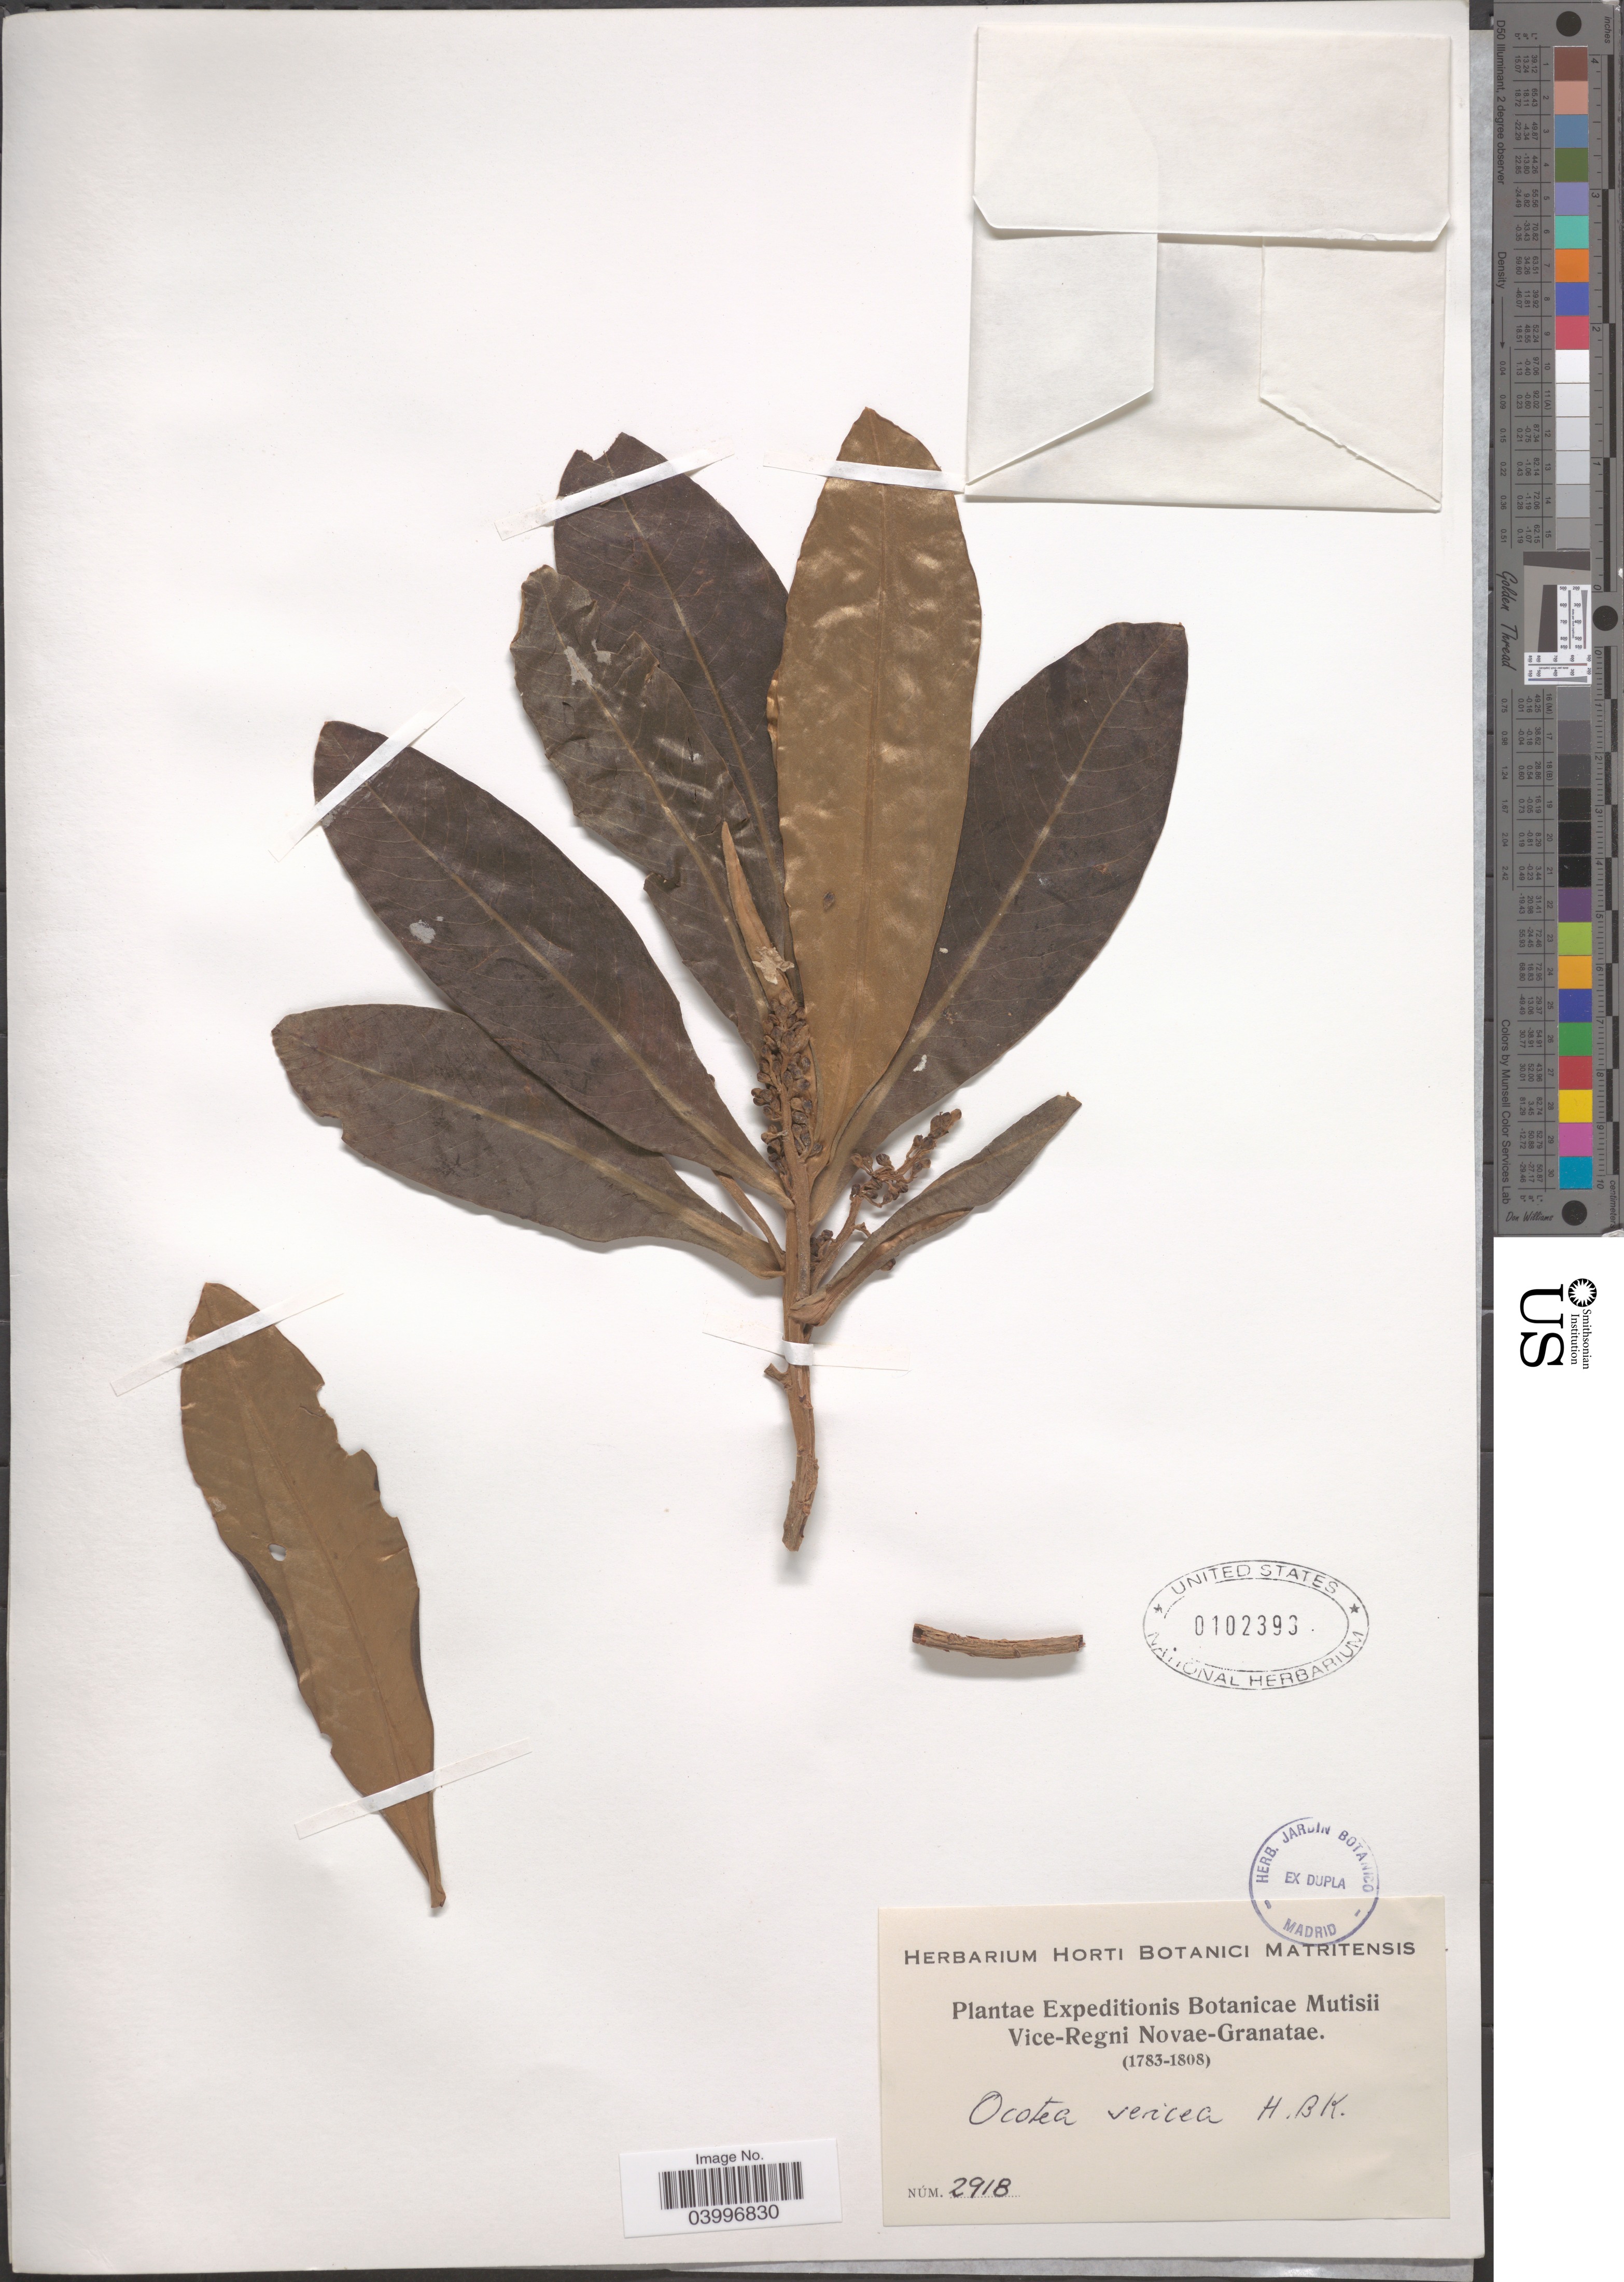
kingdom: Plantae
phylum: Tracheophyta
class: Magnoliopsida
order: Laurales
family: Lauraceae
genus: Ocotea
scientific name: Ocotea sericea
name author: Kunth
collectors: Expeditions Botanicae Mutisii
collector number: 2918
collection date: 1783/1808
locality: Vice-Regni Novae-Granatae.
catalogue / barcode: US 102393